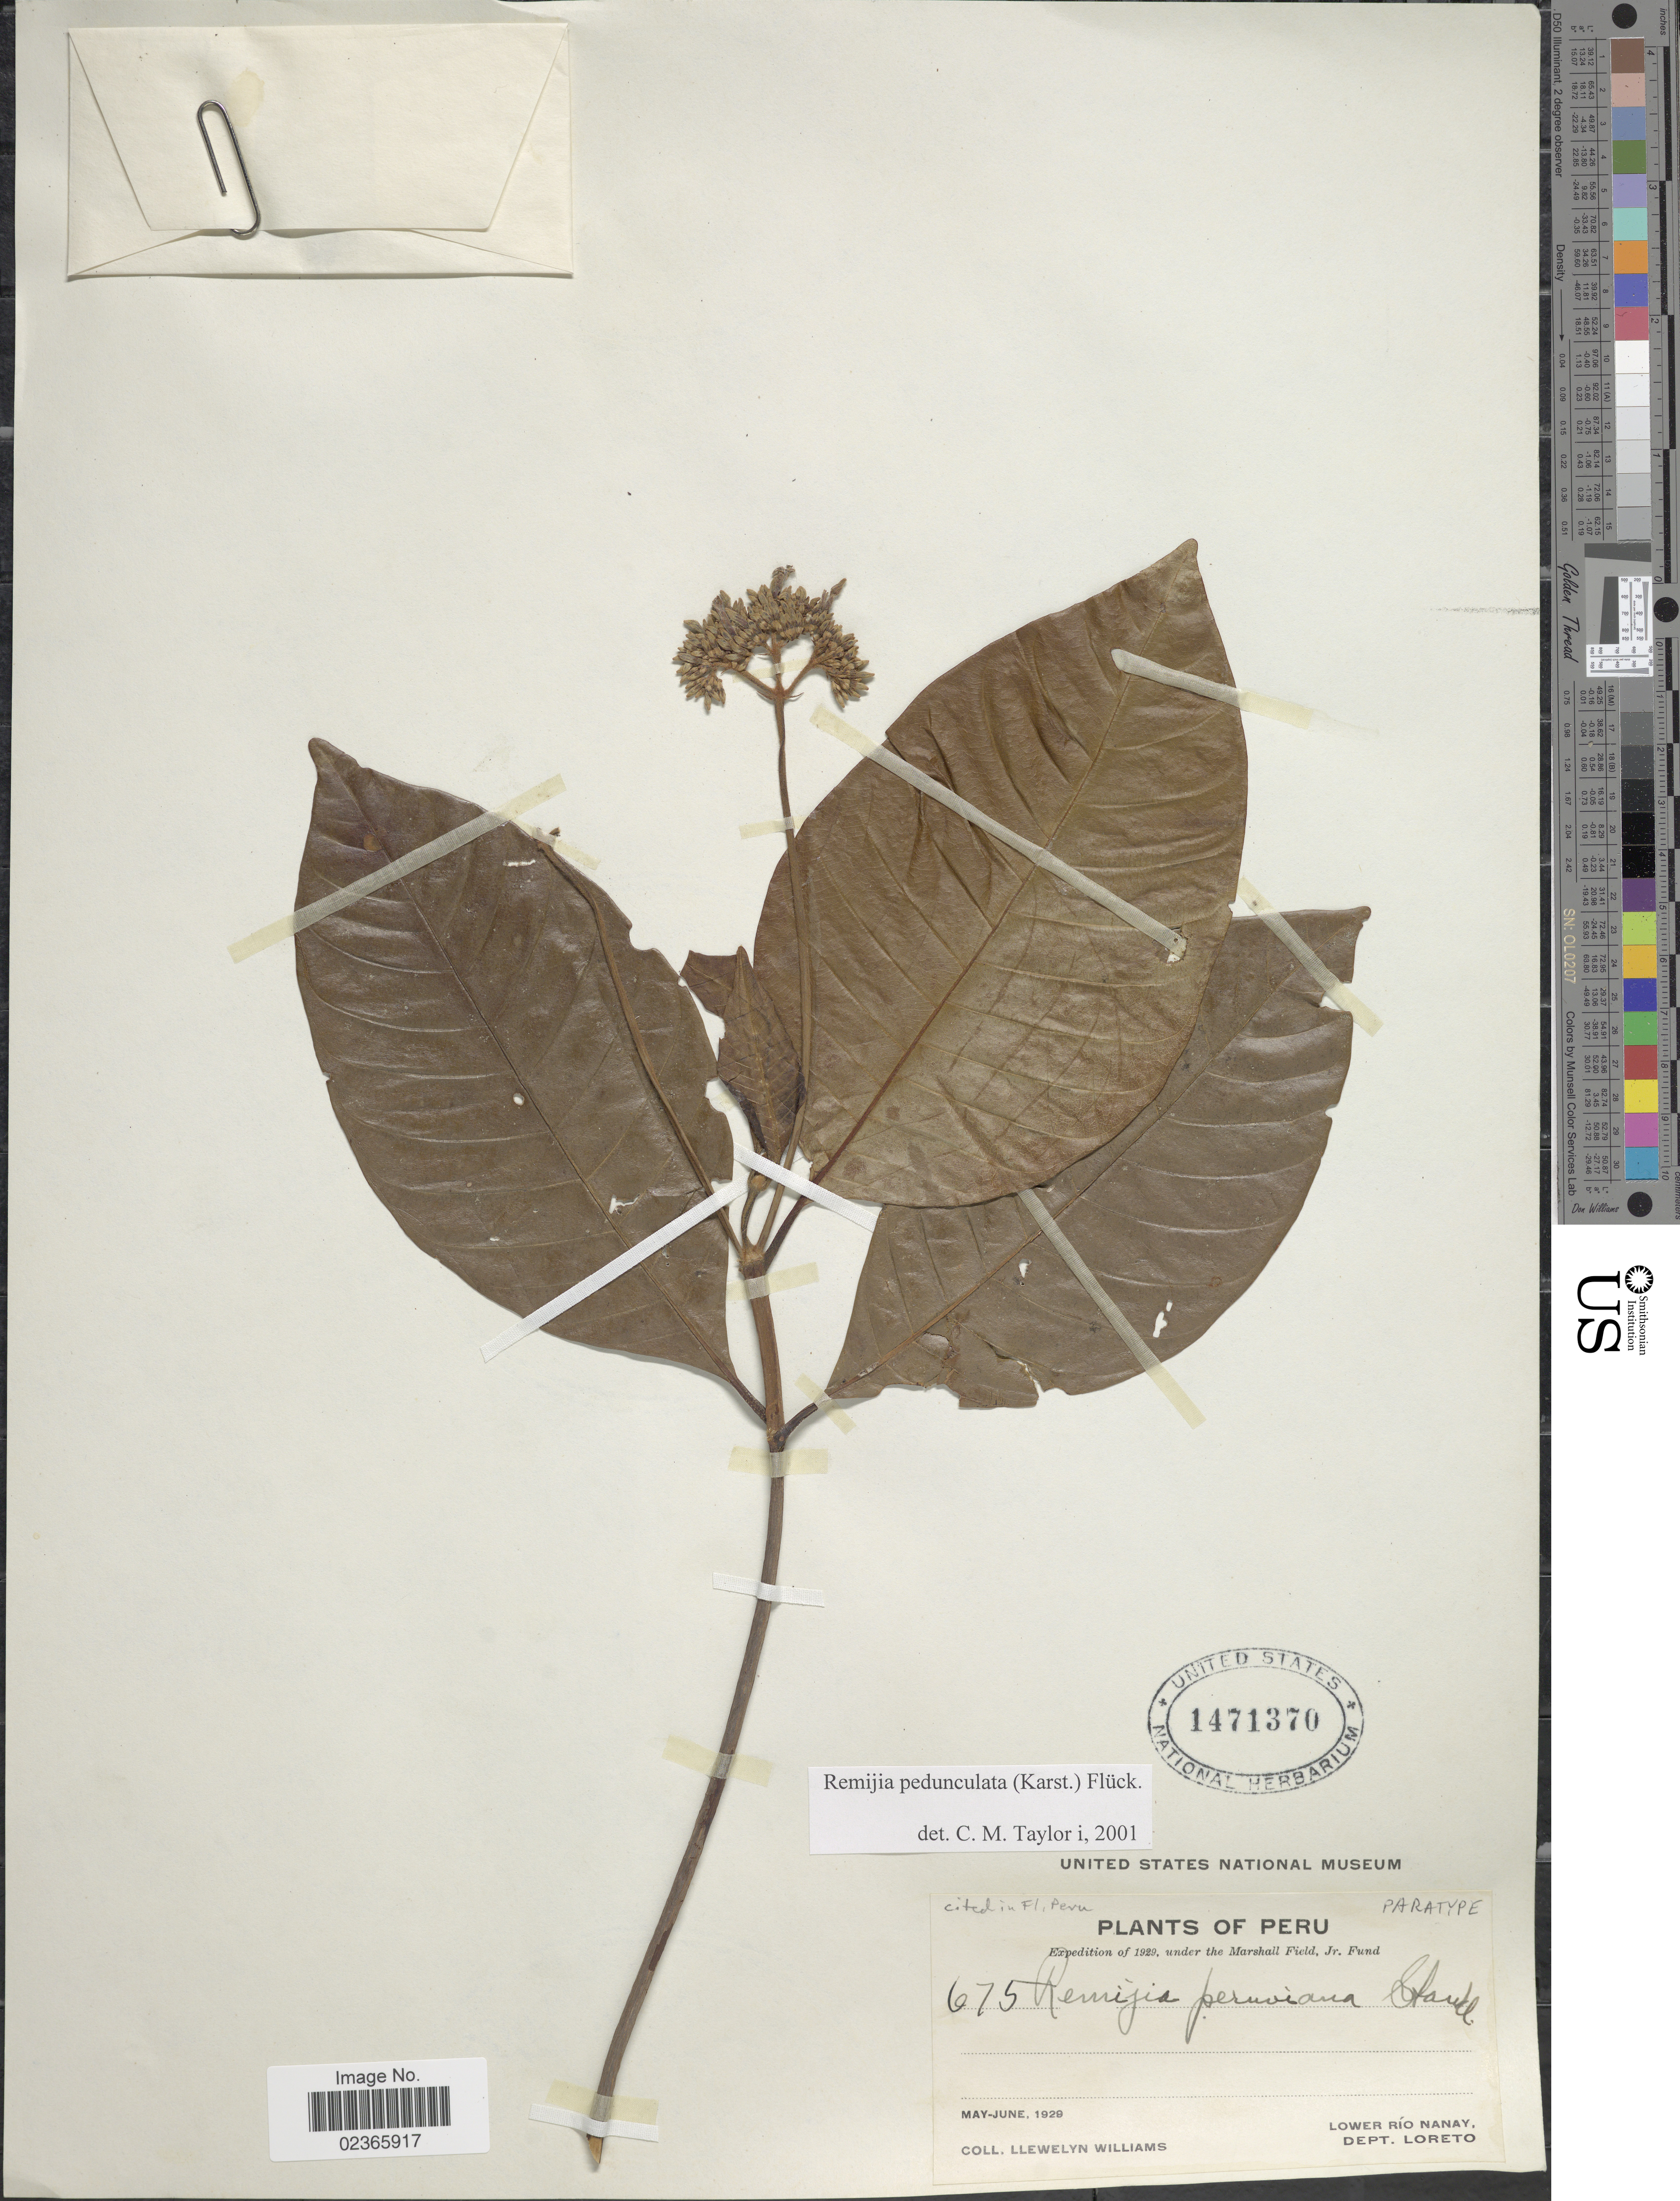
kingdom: Plantae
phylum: Tracheophyta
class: Magnoliopsida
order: Gentianales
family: Rubiaceae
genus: Remijia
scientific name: Remijia pedunculata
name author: (H. Karst.) Fluck.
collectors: Ll. Williams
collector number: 675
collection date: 1929-05/1929-06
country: Peru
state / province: Loreto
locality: Lower Rio Nanay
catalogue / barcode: US 1471370